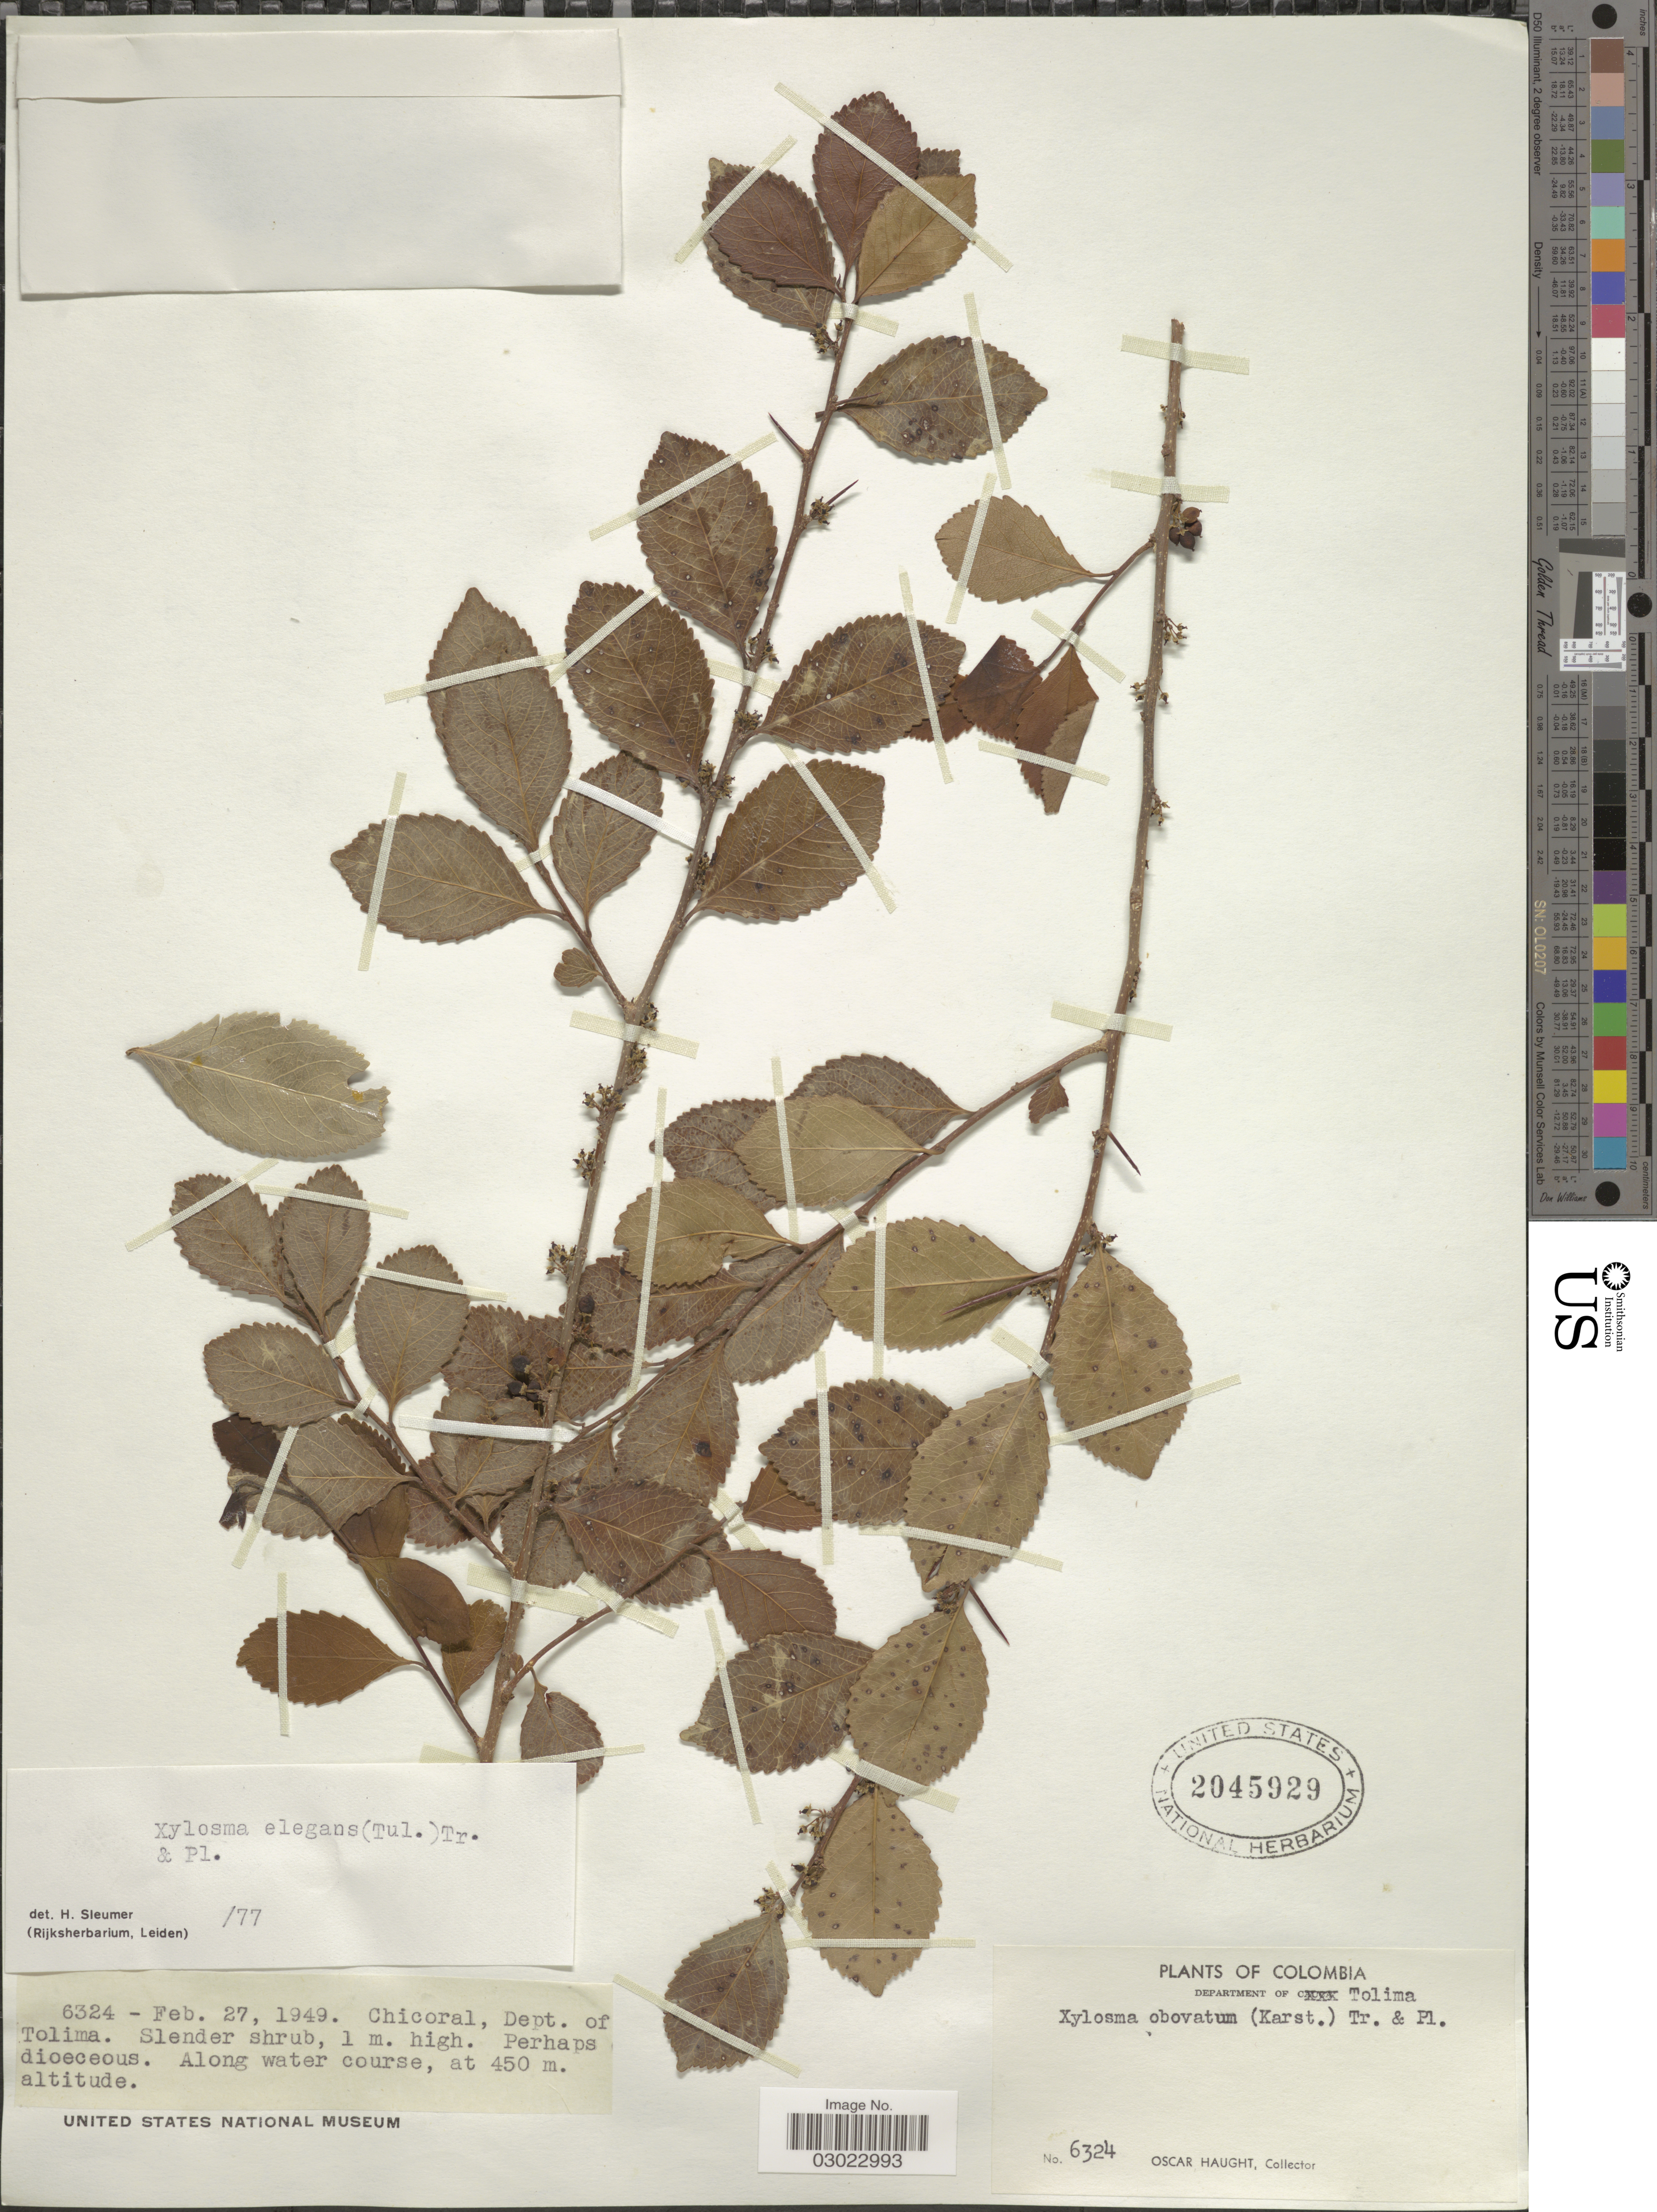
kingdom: Plantae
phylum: Tracheophyta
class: Magnoliopsida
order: Malpighiales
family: Salicaceae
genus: Xylosma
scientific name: Xylosma elegans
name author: (Tul.) Planch. & Triana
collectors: O. L. Haught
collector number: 6324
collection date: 1949-02-27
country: Colombia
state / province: Tolima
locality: Chicoral, Dept. of Tolima. Along water course.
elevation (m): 450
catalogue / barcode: US 2045929